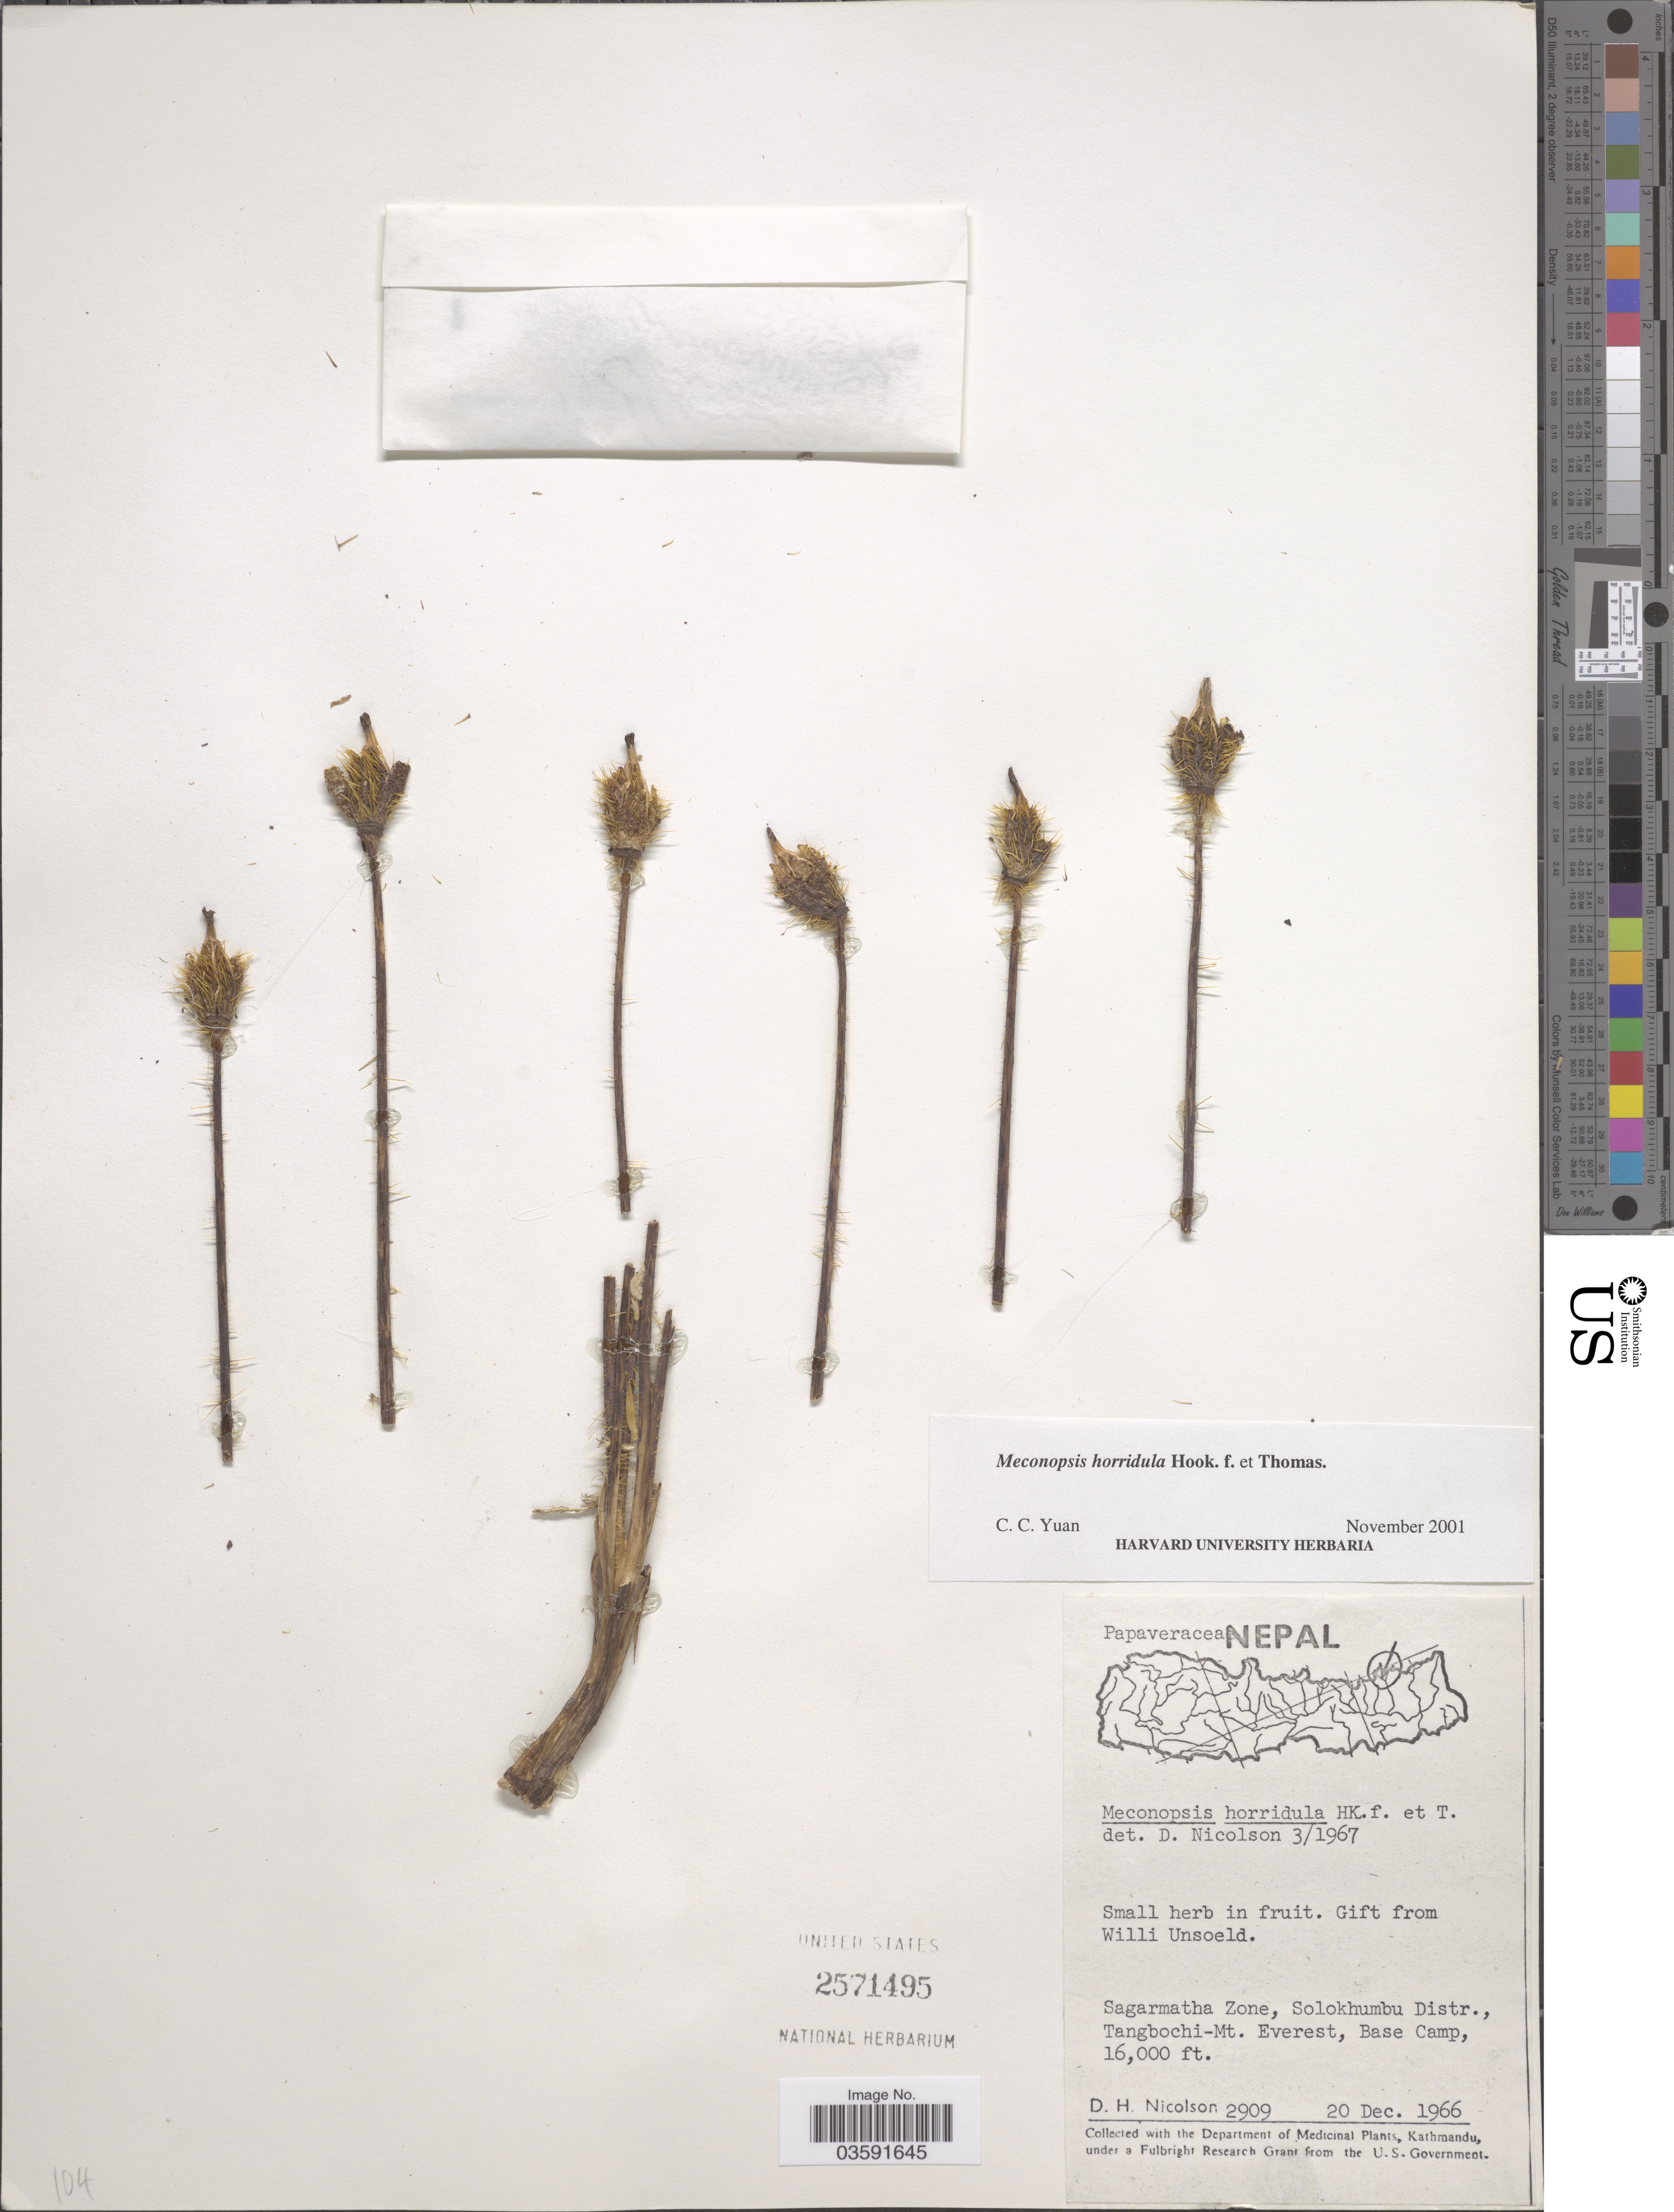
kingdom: Plantae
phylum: Tracheophyta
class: Magnoliopsida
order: Ranunculales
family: Papaveraceae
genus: Meconopsis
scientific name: Meconopsis horridula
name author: Hook. f. & Thomson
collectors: D. H. Nicolson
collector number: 2909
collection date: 1966-12-20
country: Nepal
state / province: Sagarmatha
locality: Sagarmatha Zone, Solokhumbu Distr., Tangbochi-Mt. Everest, Base Camp.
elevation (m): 4877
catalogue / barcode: US 2571495